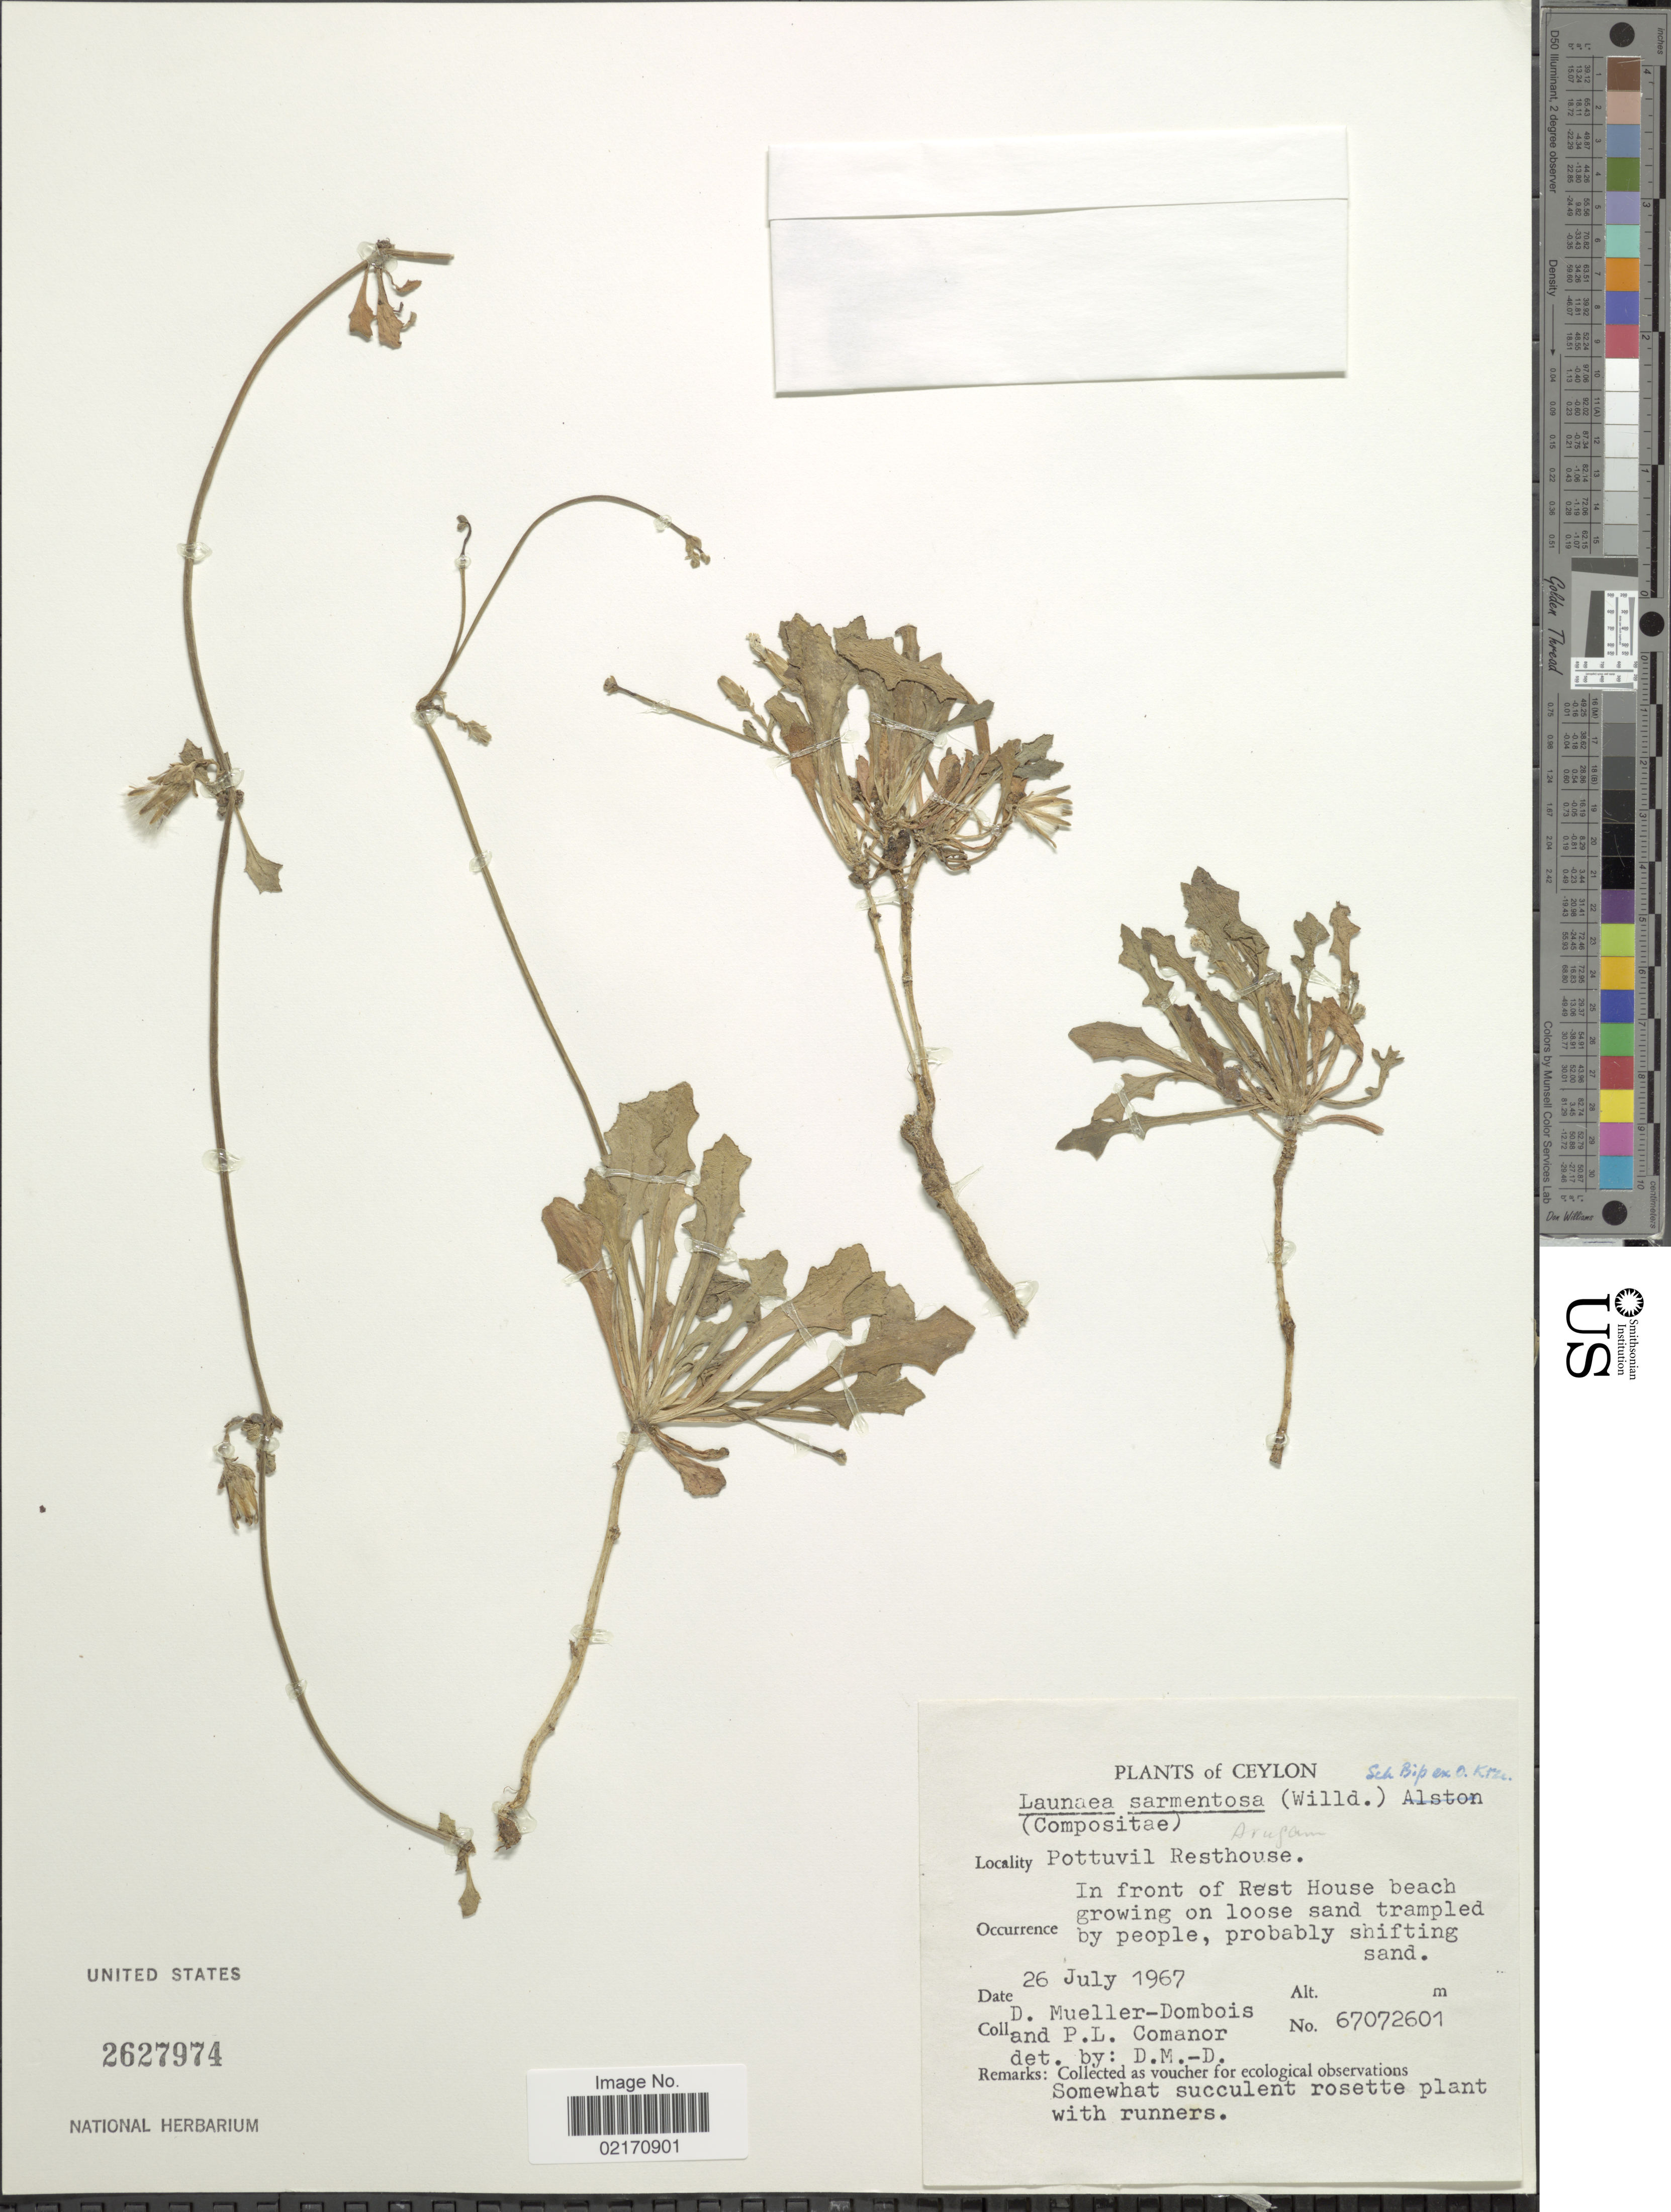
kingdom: Plantae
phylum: Tracheophyta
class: Magnoliopsida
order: Asterales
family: Asteraceae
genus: Launaea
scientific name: Launaea sarmentosa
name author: (Willd.) Kuntze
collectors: D. Mueller-Dombois & P. Comanor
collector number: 67072601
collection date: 1967-07-26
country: Sri Lanka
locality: Ceylon, Pottuvil Resthouse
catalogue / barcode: US 2627974